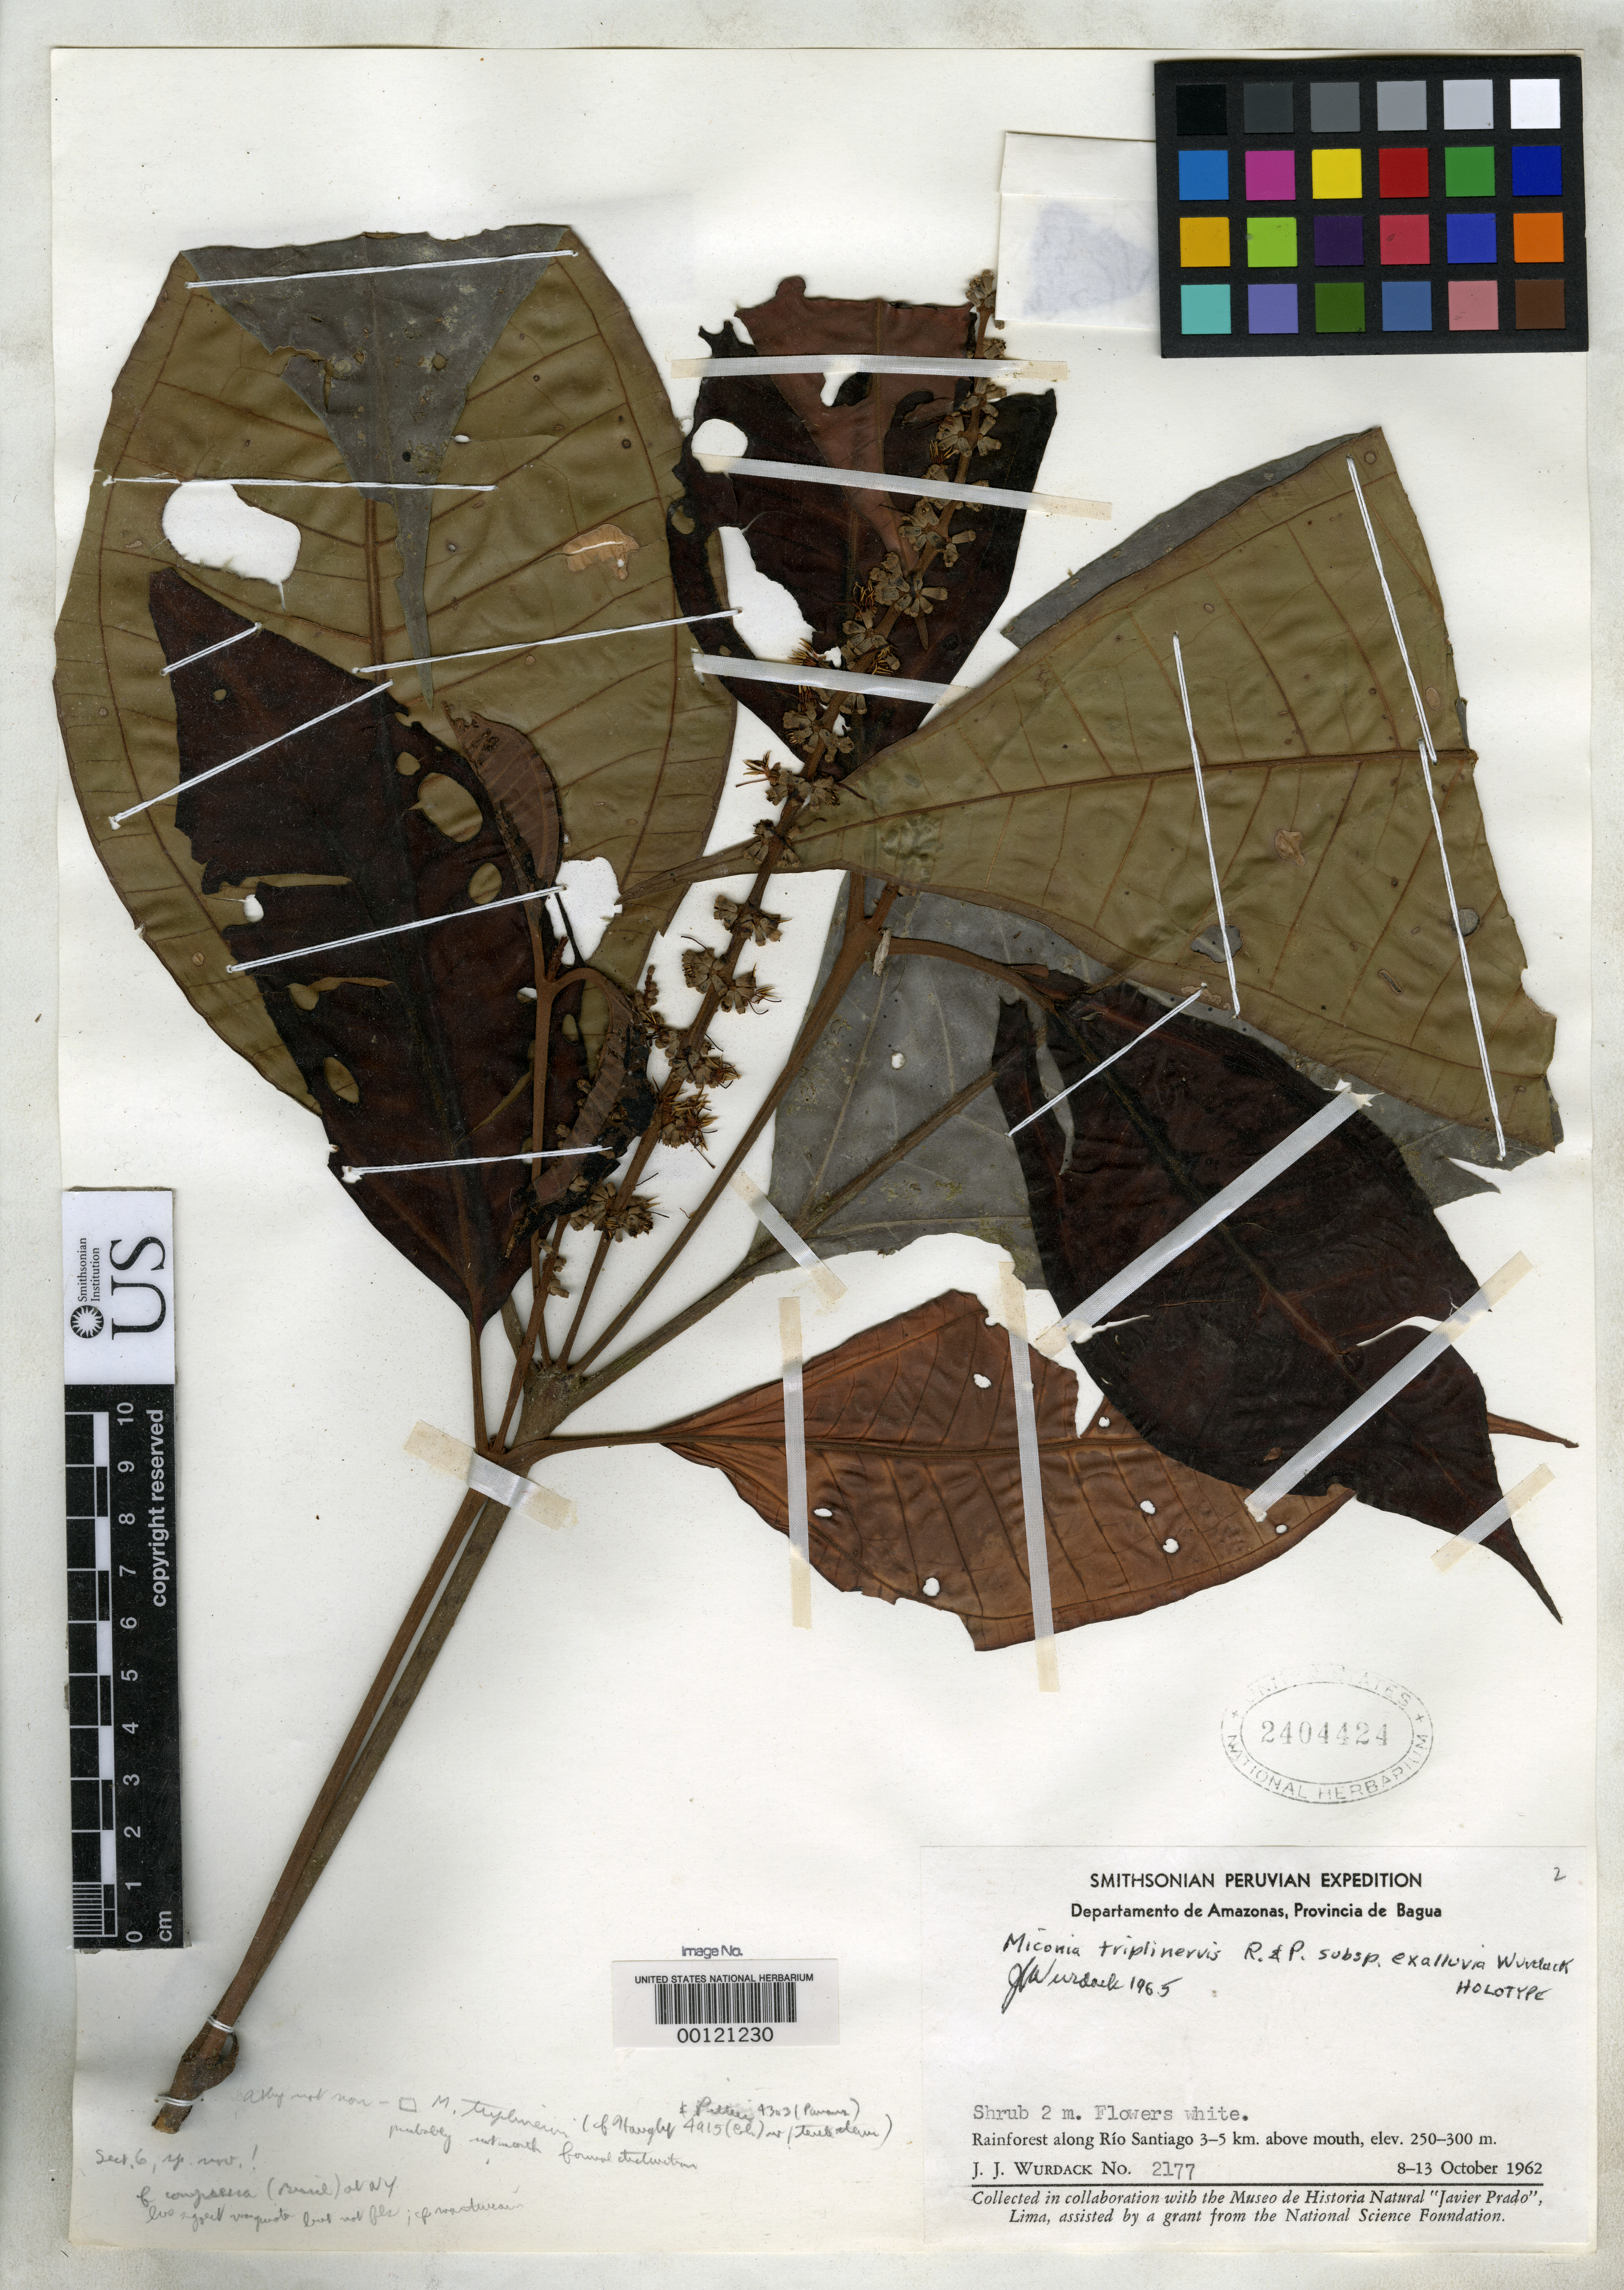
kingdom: Plantae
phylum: Tracheophyta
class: Magnoliopsida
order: Myrtales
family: Melastomataceae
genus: Miconia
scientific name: Miconia triplinervis subsp. exalluvia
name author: Wurdack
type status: Holotype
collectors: J. J. Wurdack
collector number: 2177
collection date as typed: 08 Oct 1962 to 13 Oct 1962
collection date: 1962-10-08/1962-10-13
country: Peru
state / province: Amazonas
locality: Río Santiago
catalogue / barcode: US 2404424